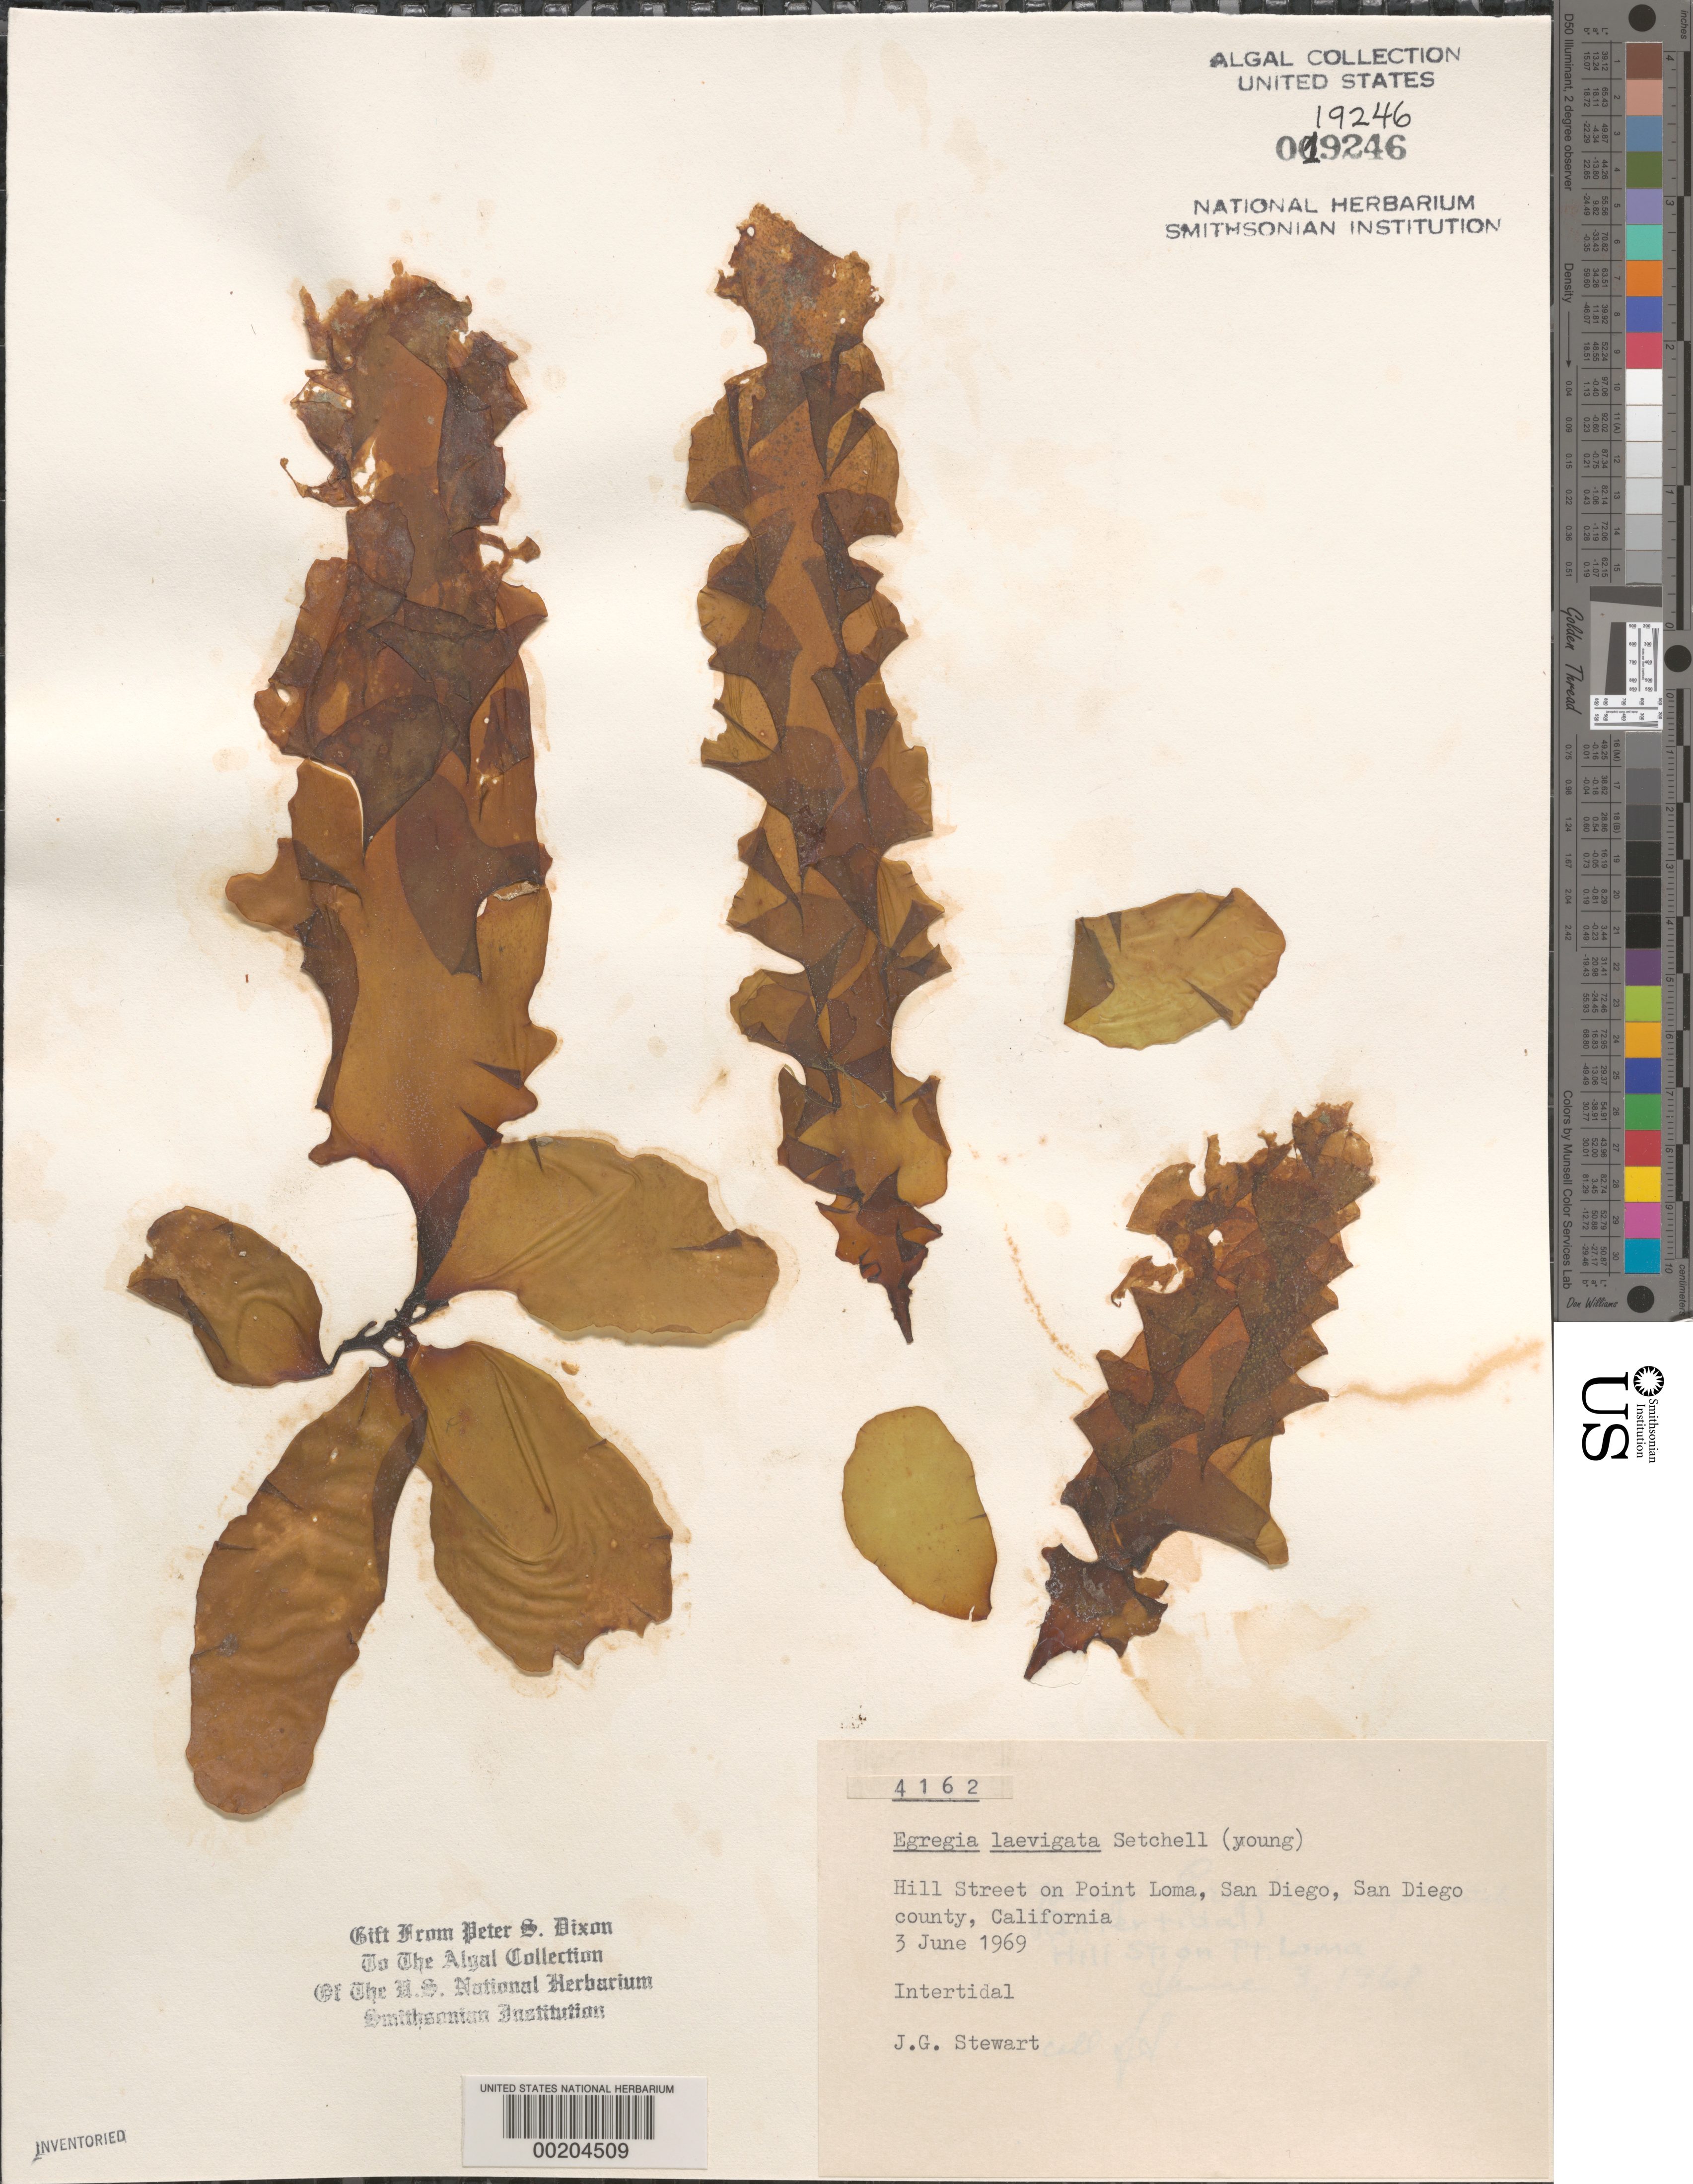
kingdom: Chromista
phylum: Ochrophyta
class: Phaeophyceae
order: Laminariales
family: Lessoniaceae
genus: Egregia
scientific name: Egregia menziesii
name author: (Turner) Aresch.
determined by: Algae name updating Project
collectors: J. Stewart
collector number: PSD 4162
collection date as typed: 03 Jun 1969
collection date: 1969-06-03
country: United States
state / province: California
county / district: San Diego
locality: Point Loma, Hill Street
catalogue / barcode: US 19246